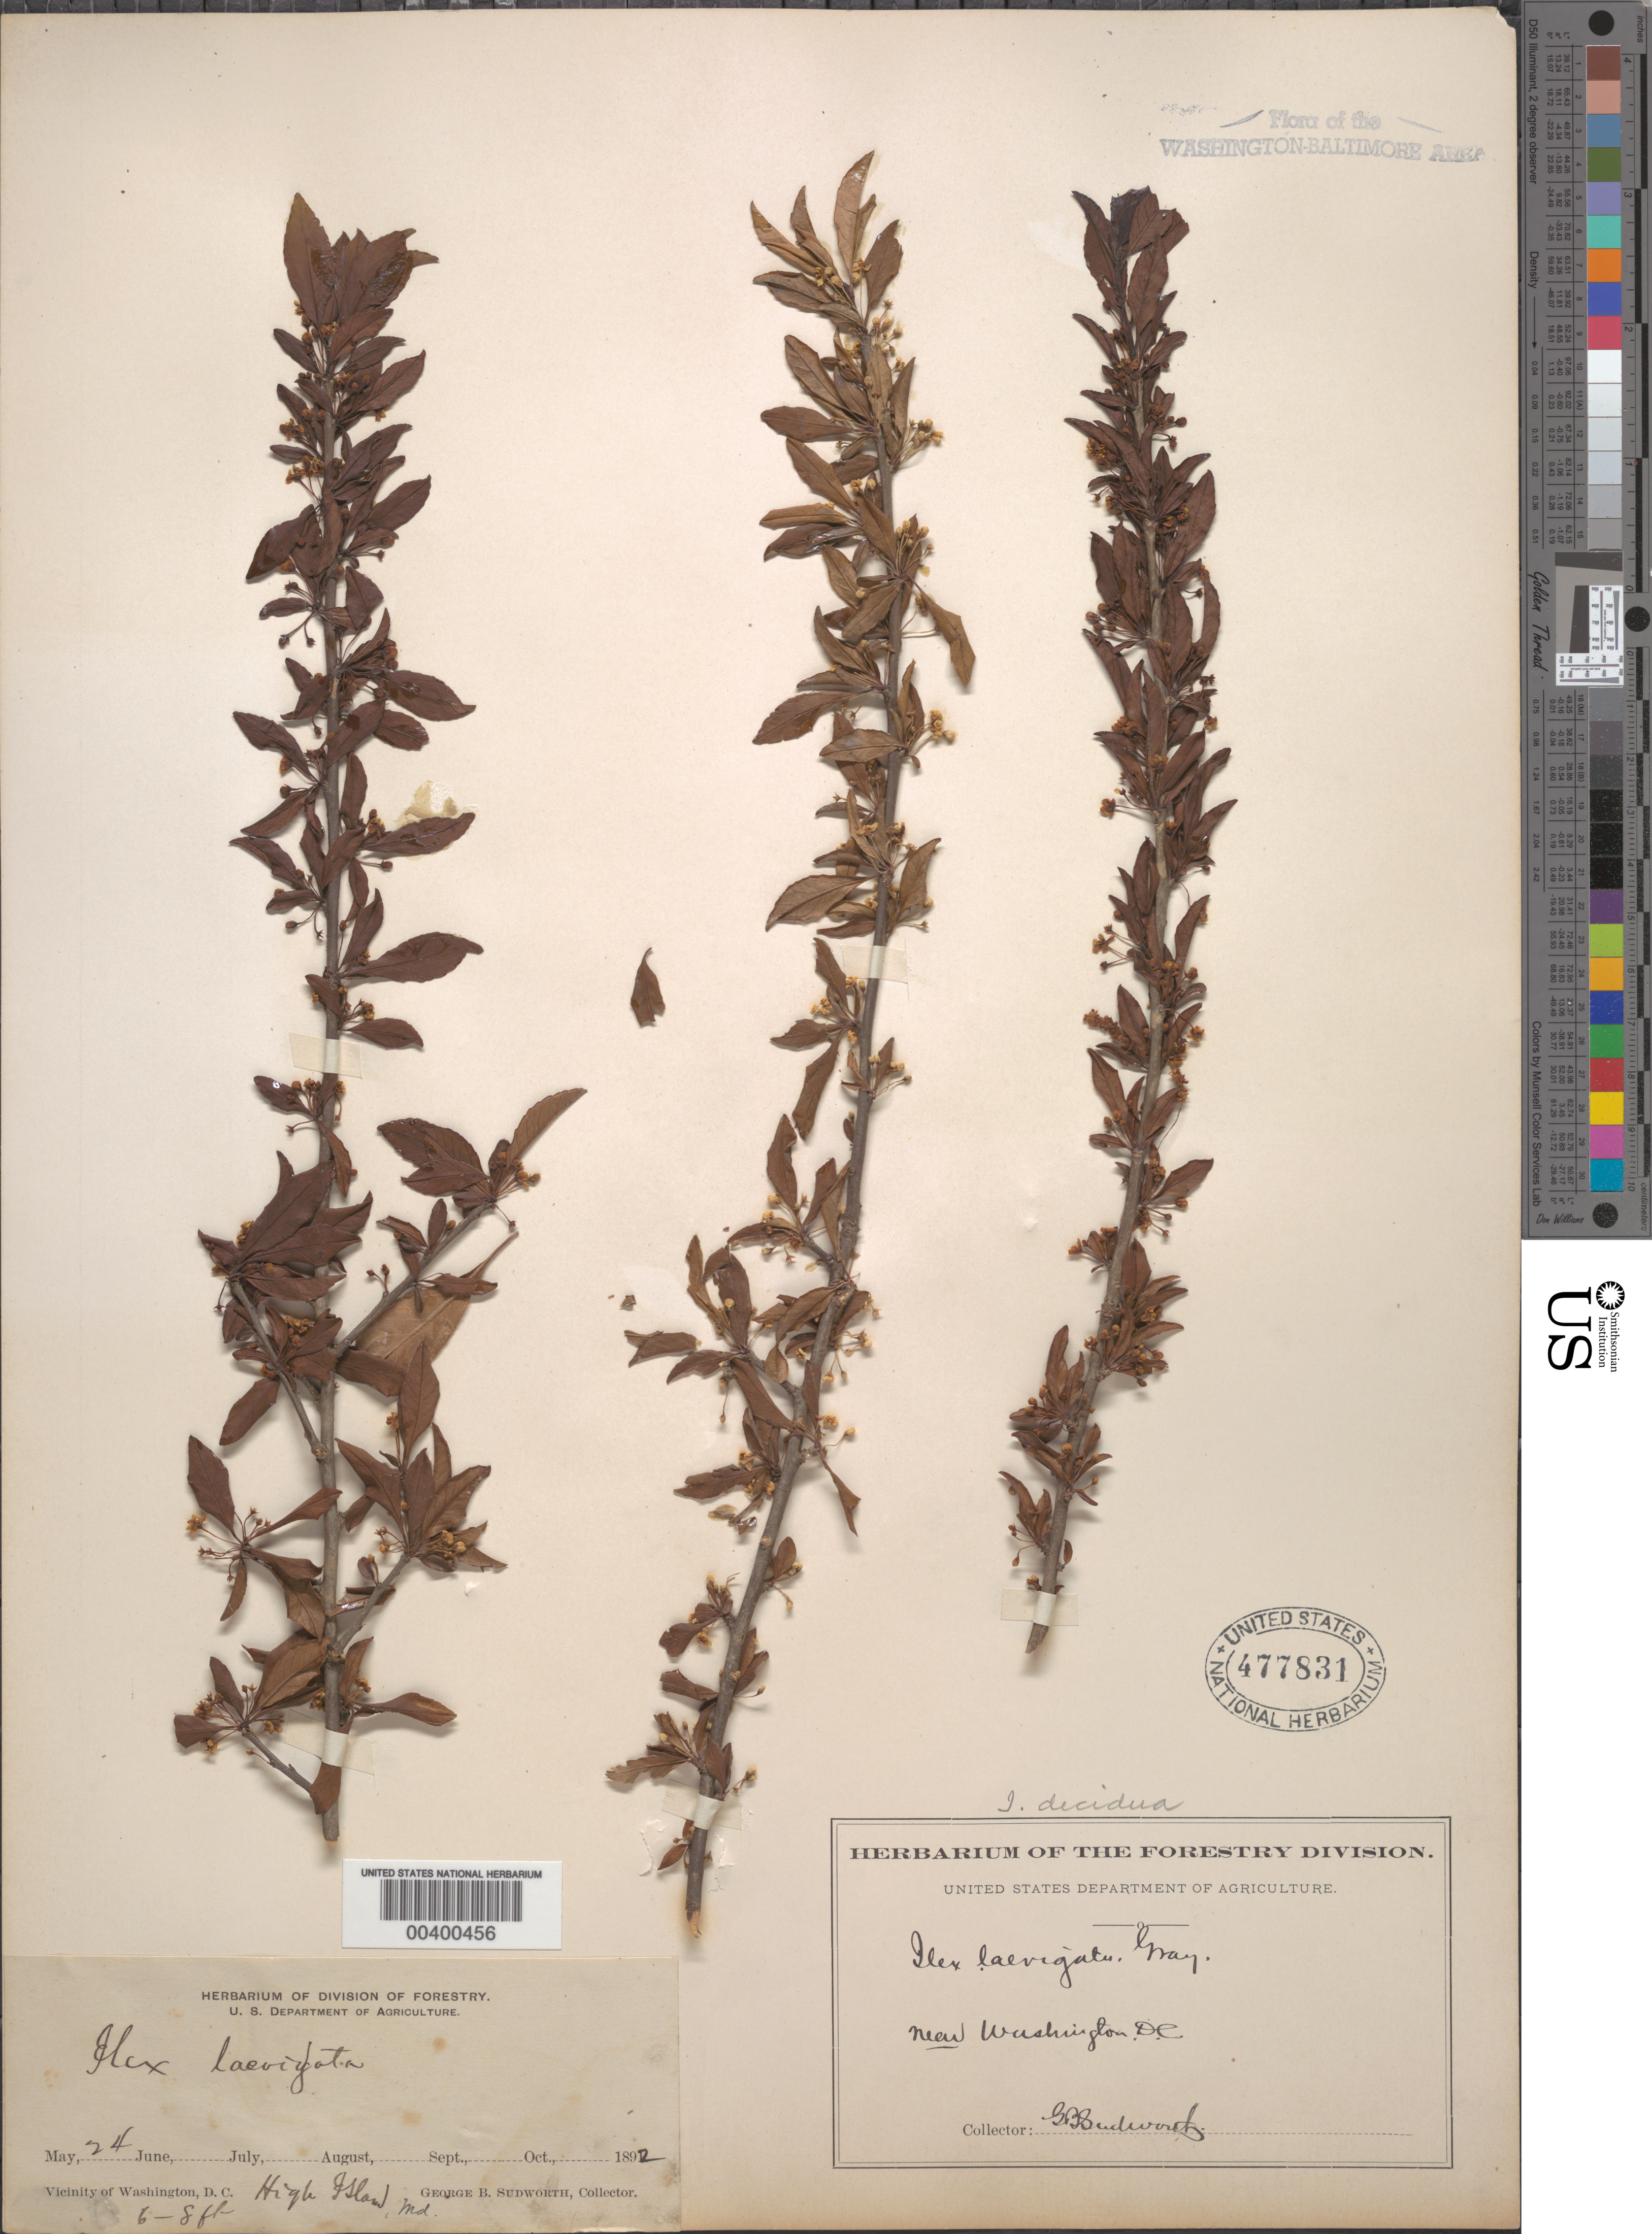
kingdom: Plantae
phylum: Tracheophyta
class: Magnoliopsida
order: Aquifoliales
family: Aquifoliaceae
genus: Ilex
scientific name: Ilex decidua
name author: Walter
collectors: G. B. Sudworth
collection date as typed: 24 May 1892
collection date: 1892-05-24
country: United States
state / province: Maryland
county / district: Montgomery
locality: Near Washington, D.C. High Island C. & O. Canal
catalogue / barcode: US 477831